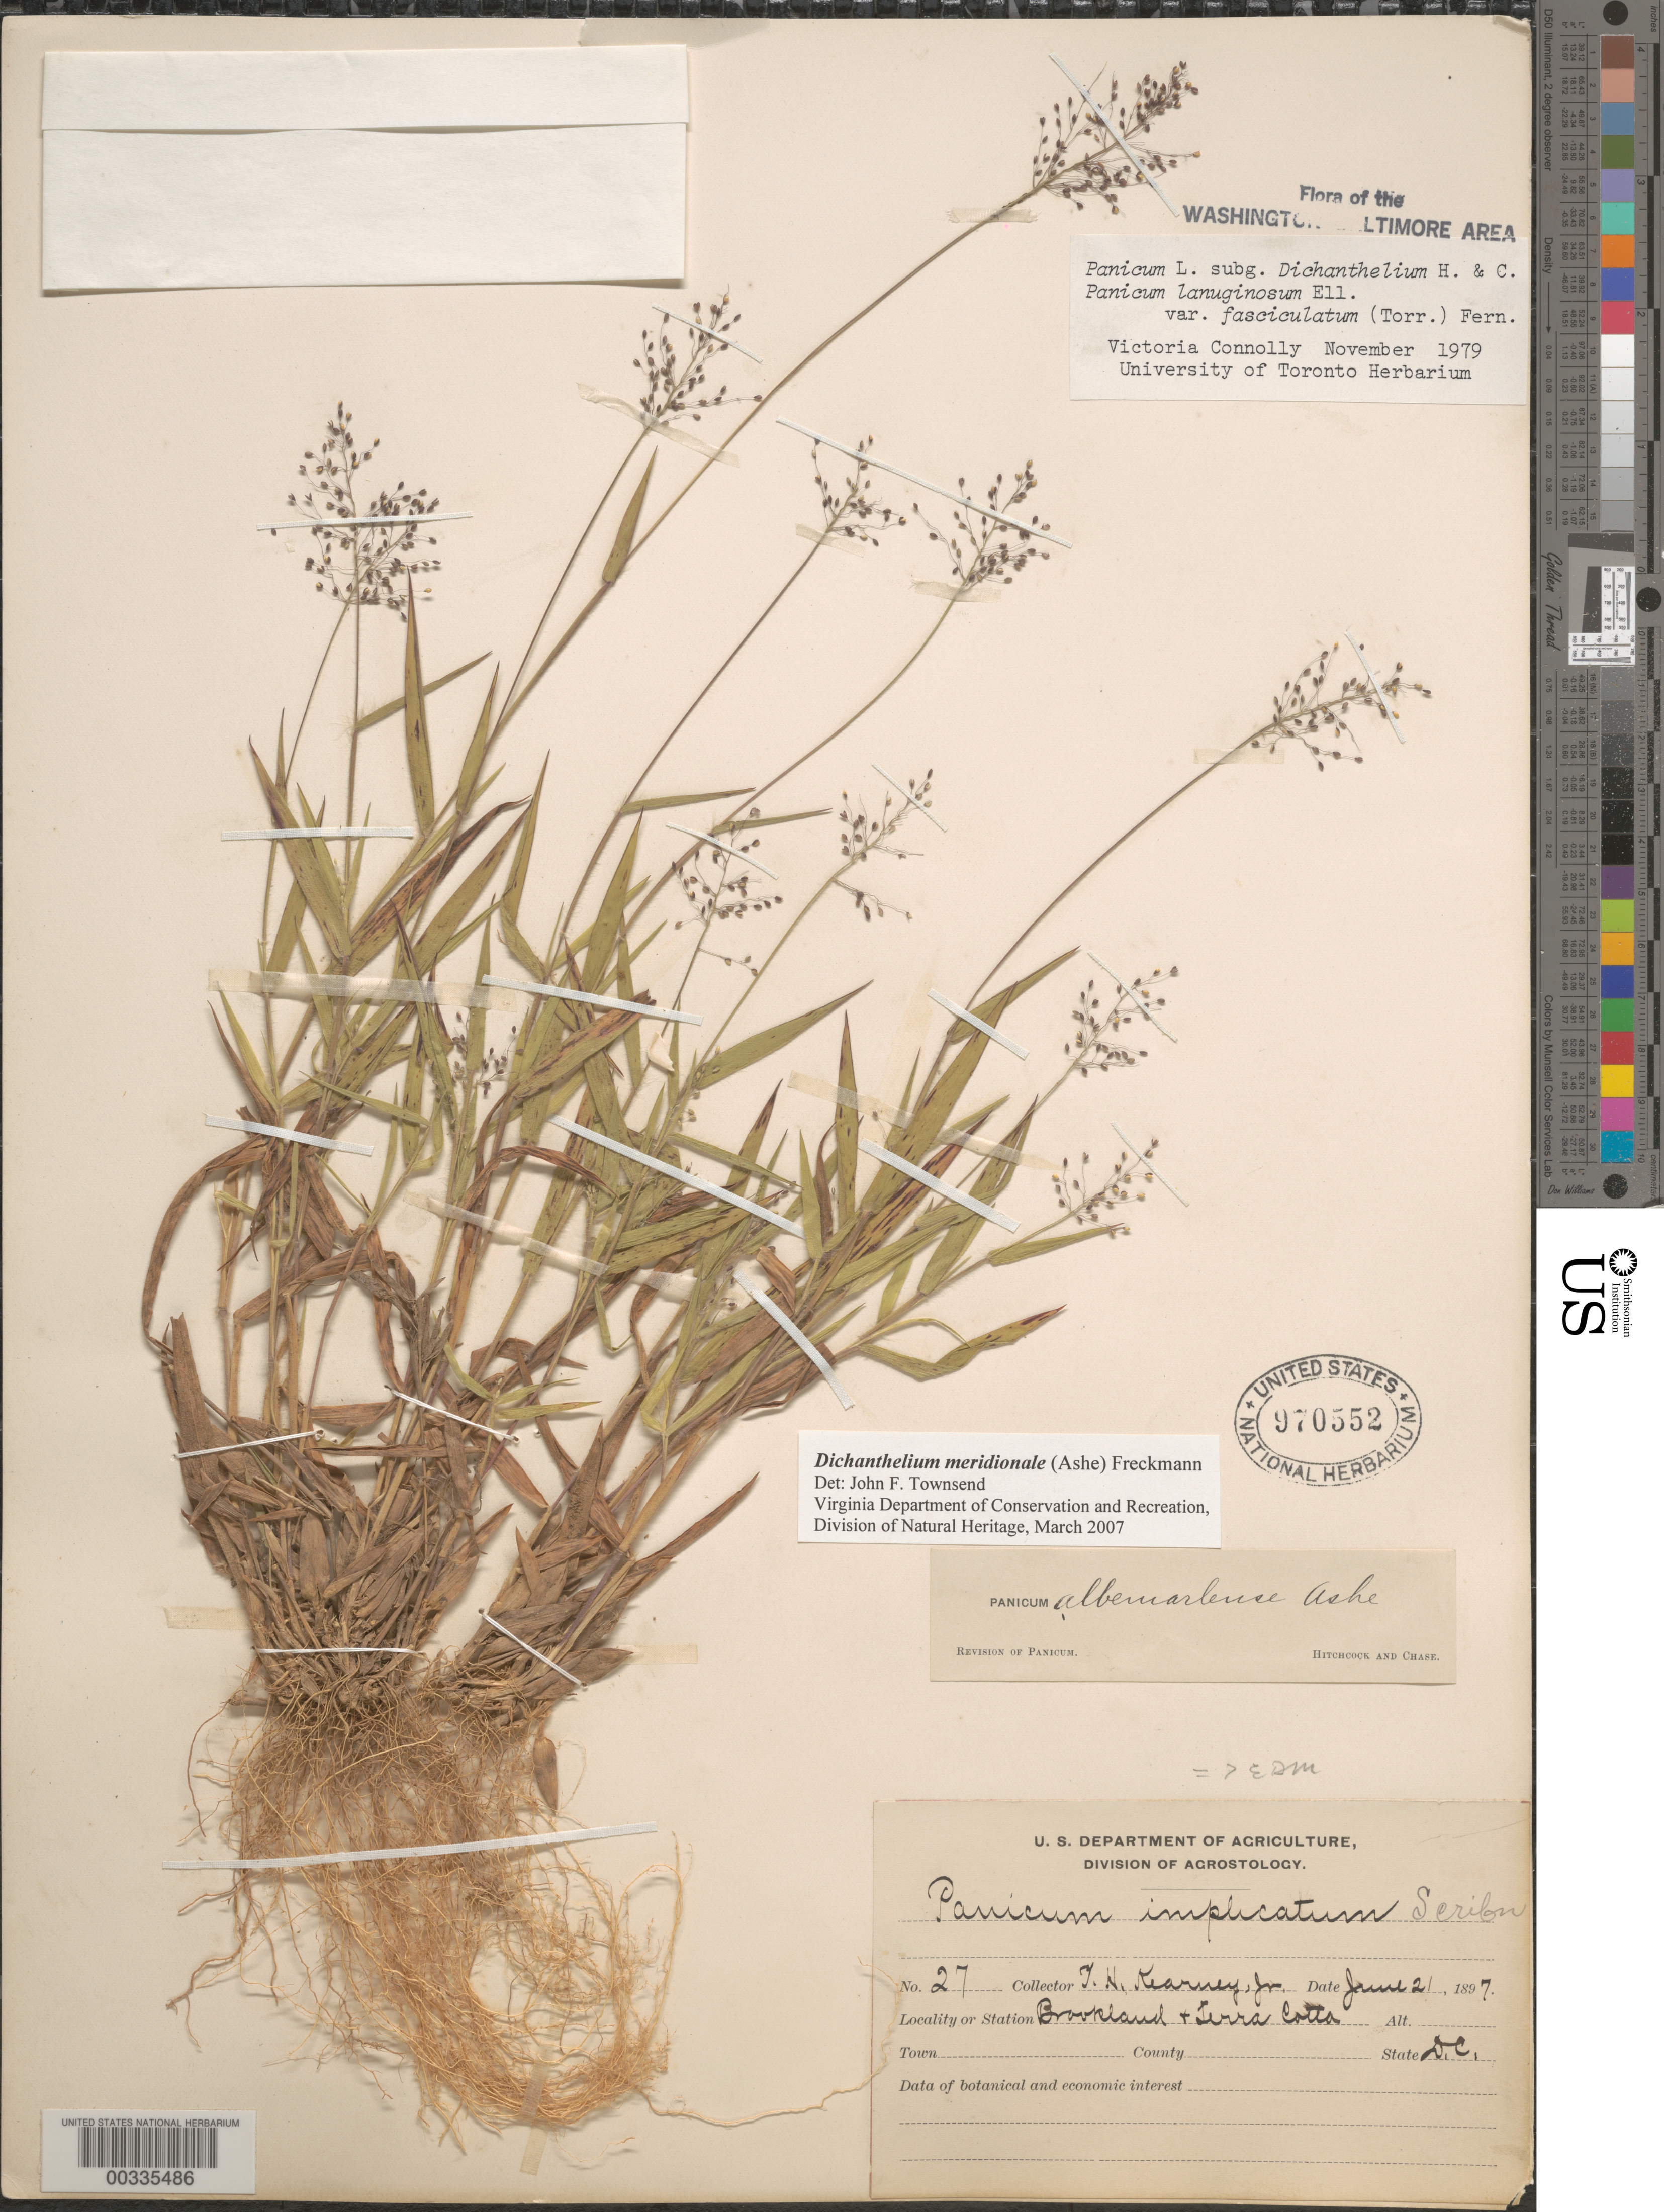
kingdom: Plantae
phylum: Tracheophyta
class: Liliopsida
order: Poales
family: Poaceae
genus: Dichanthelium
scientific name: Dichanthelium meridionale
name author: (Ashe) Freckmann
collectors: T. H. Kearney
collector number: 27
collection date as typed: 21 Jun 1897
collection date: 1897-06-21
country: United States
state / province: District of Columbia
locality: Brookland & Terra Cotta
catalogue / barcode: US 970552